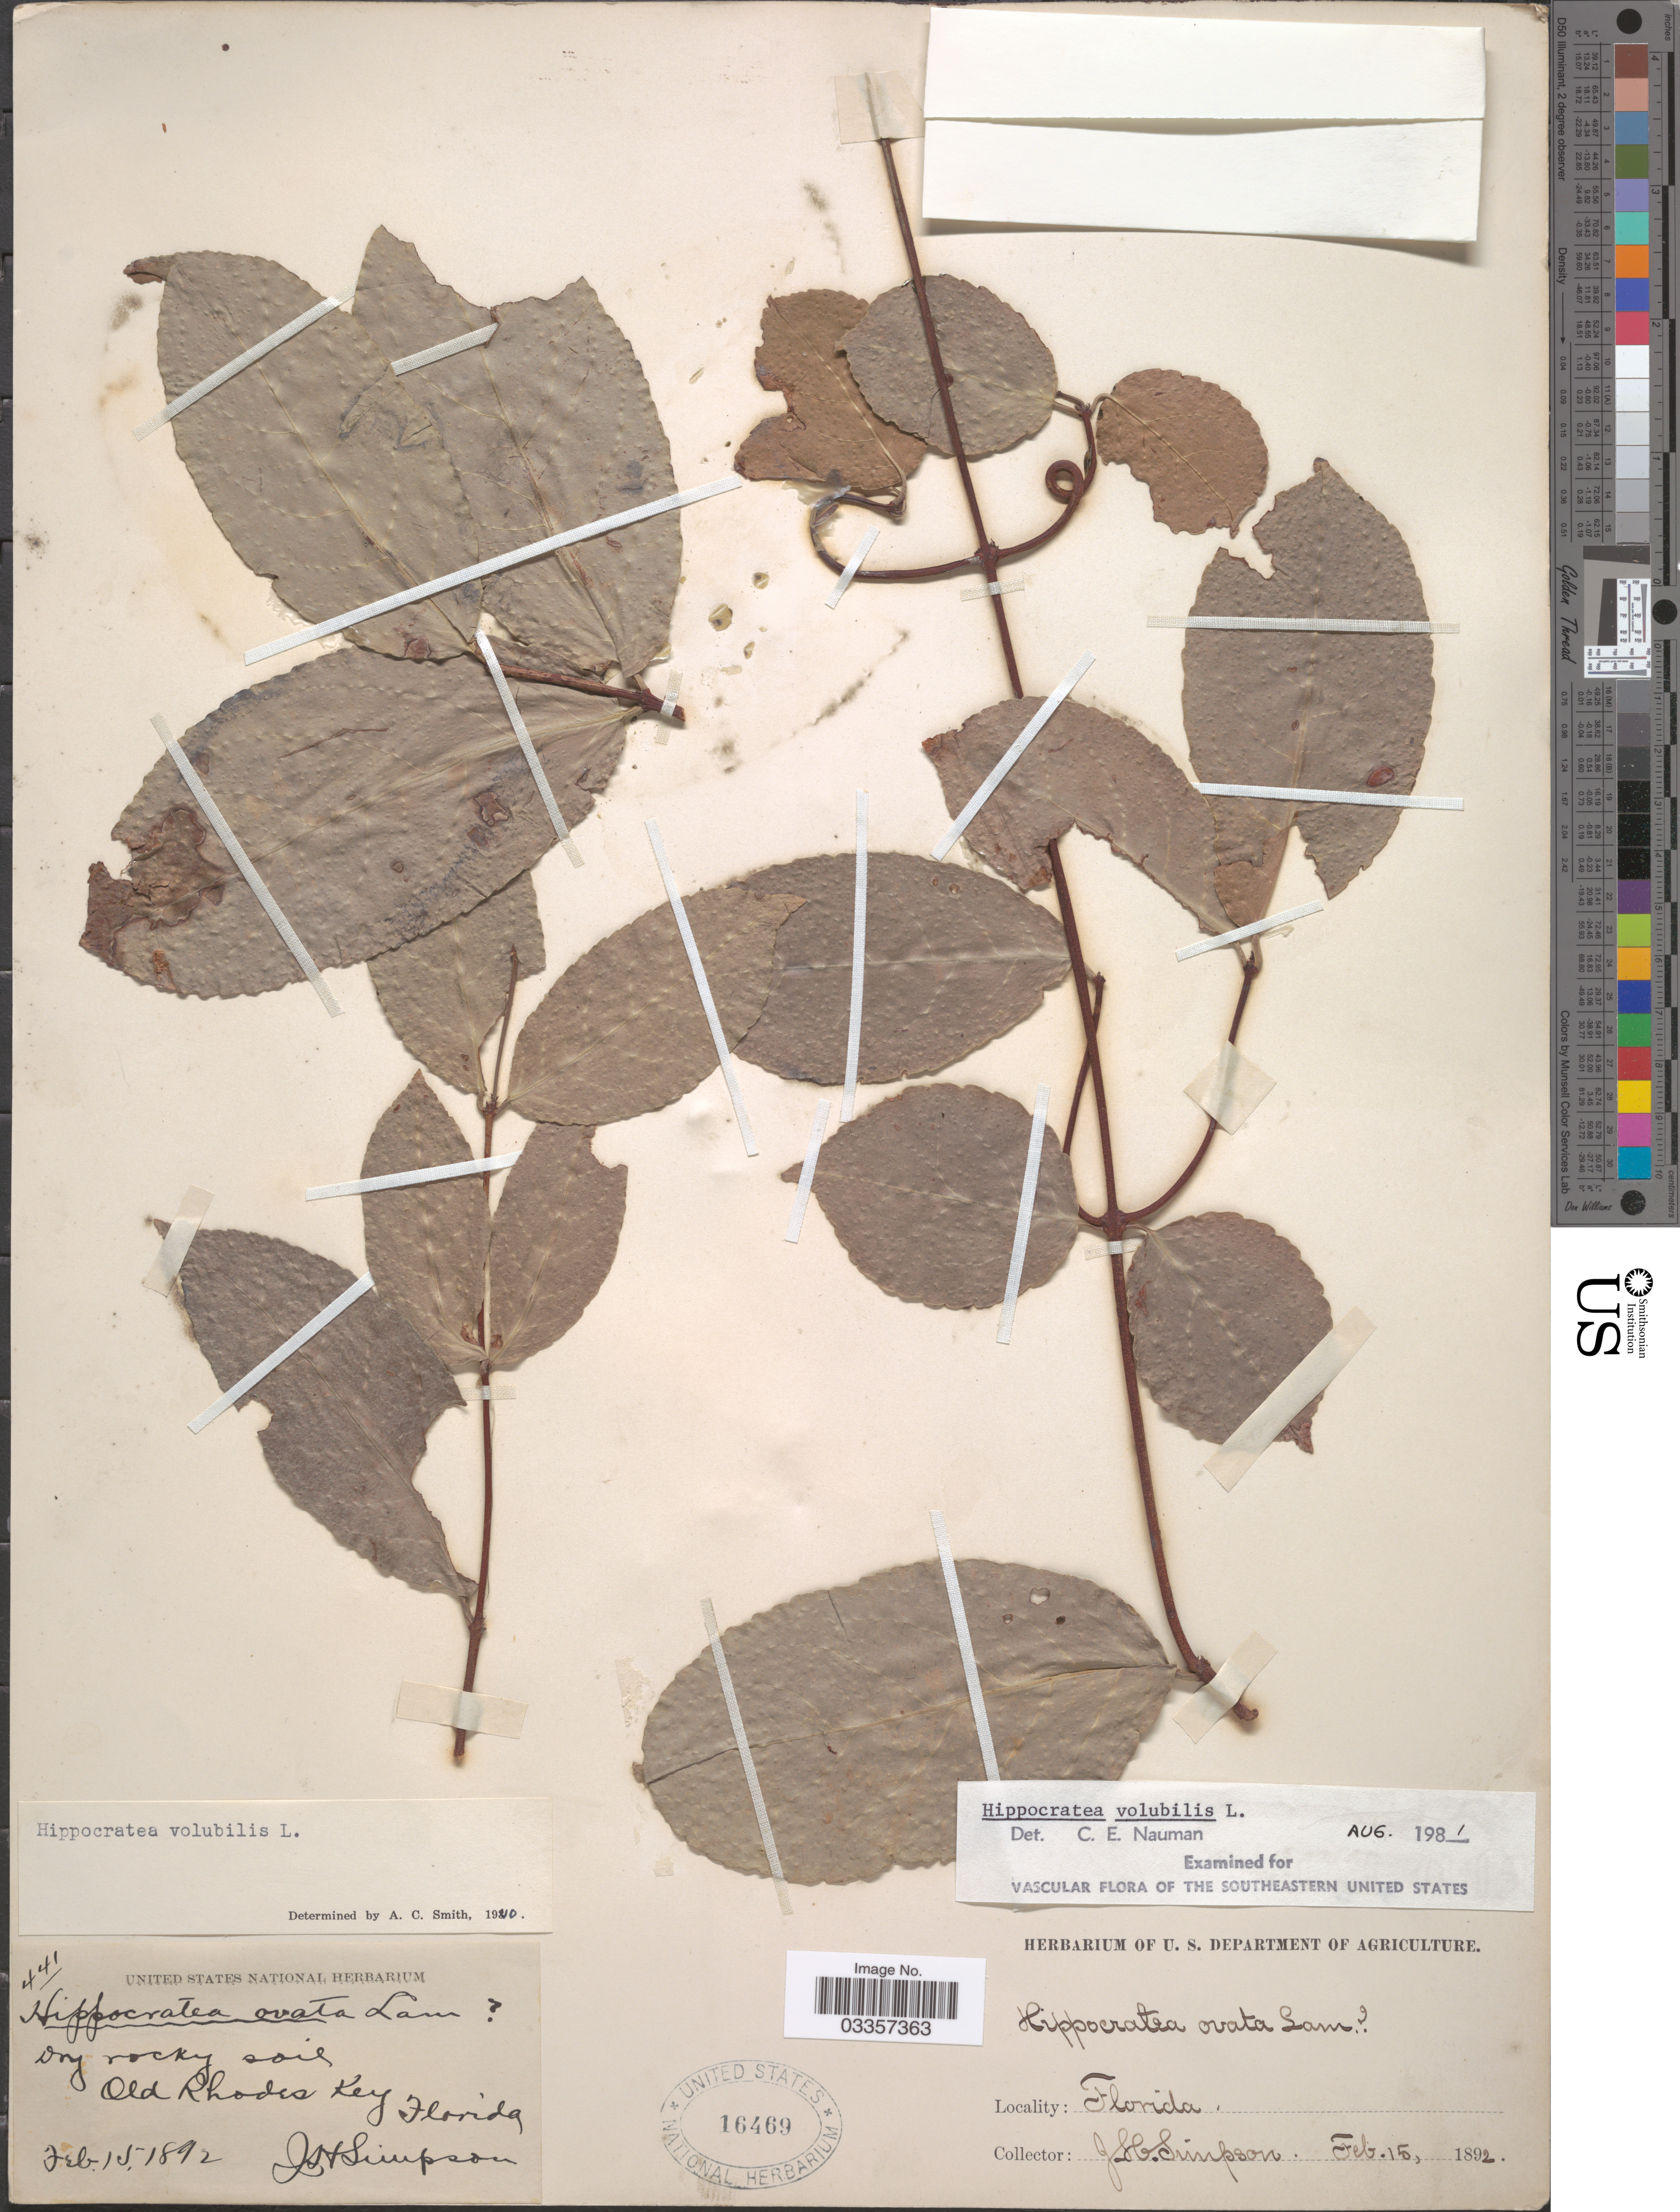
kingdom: Plantae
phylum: Tracheophyta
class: Magnoliopsida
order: Celastrales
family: Celastraceae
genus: Hippocratea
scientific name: Hippocratea volubilis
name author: L.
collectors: J. H. Simpson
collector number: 441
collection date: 1892-02-15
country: United States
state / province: Florida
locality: Old Rhodes Key.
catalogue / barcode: US 16469